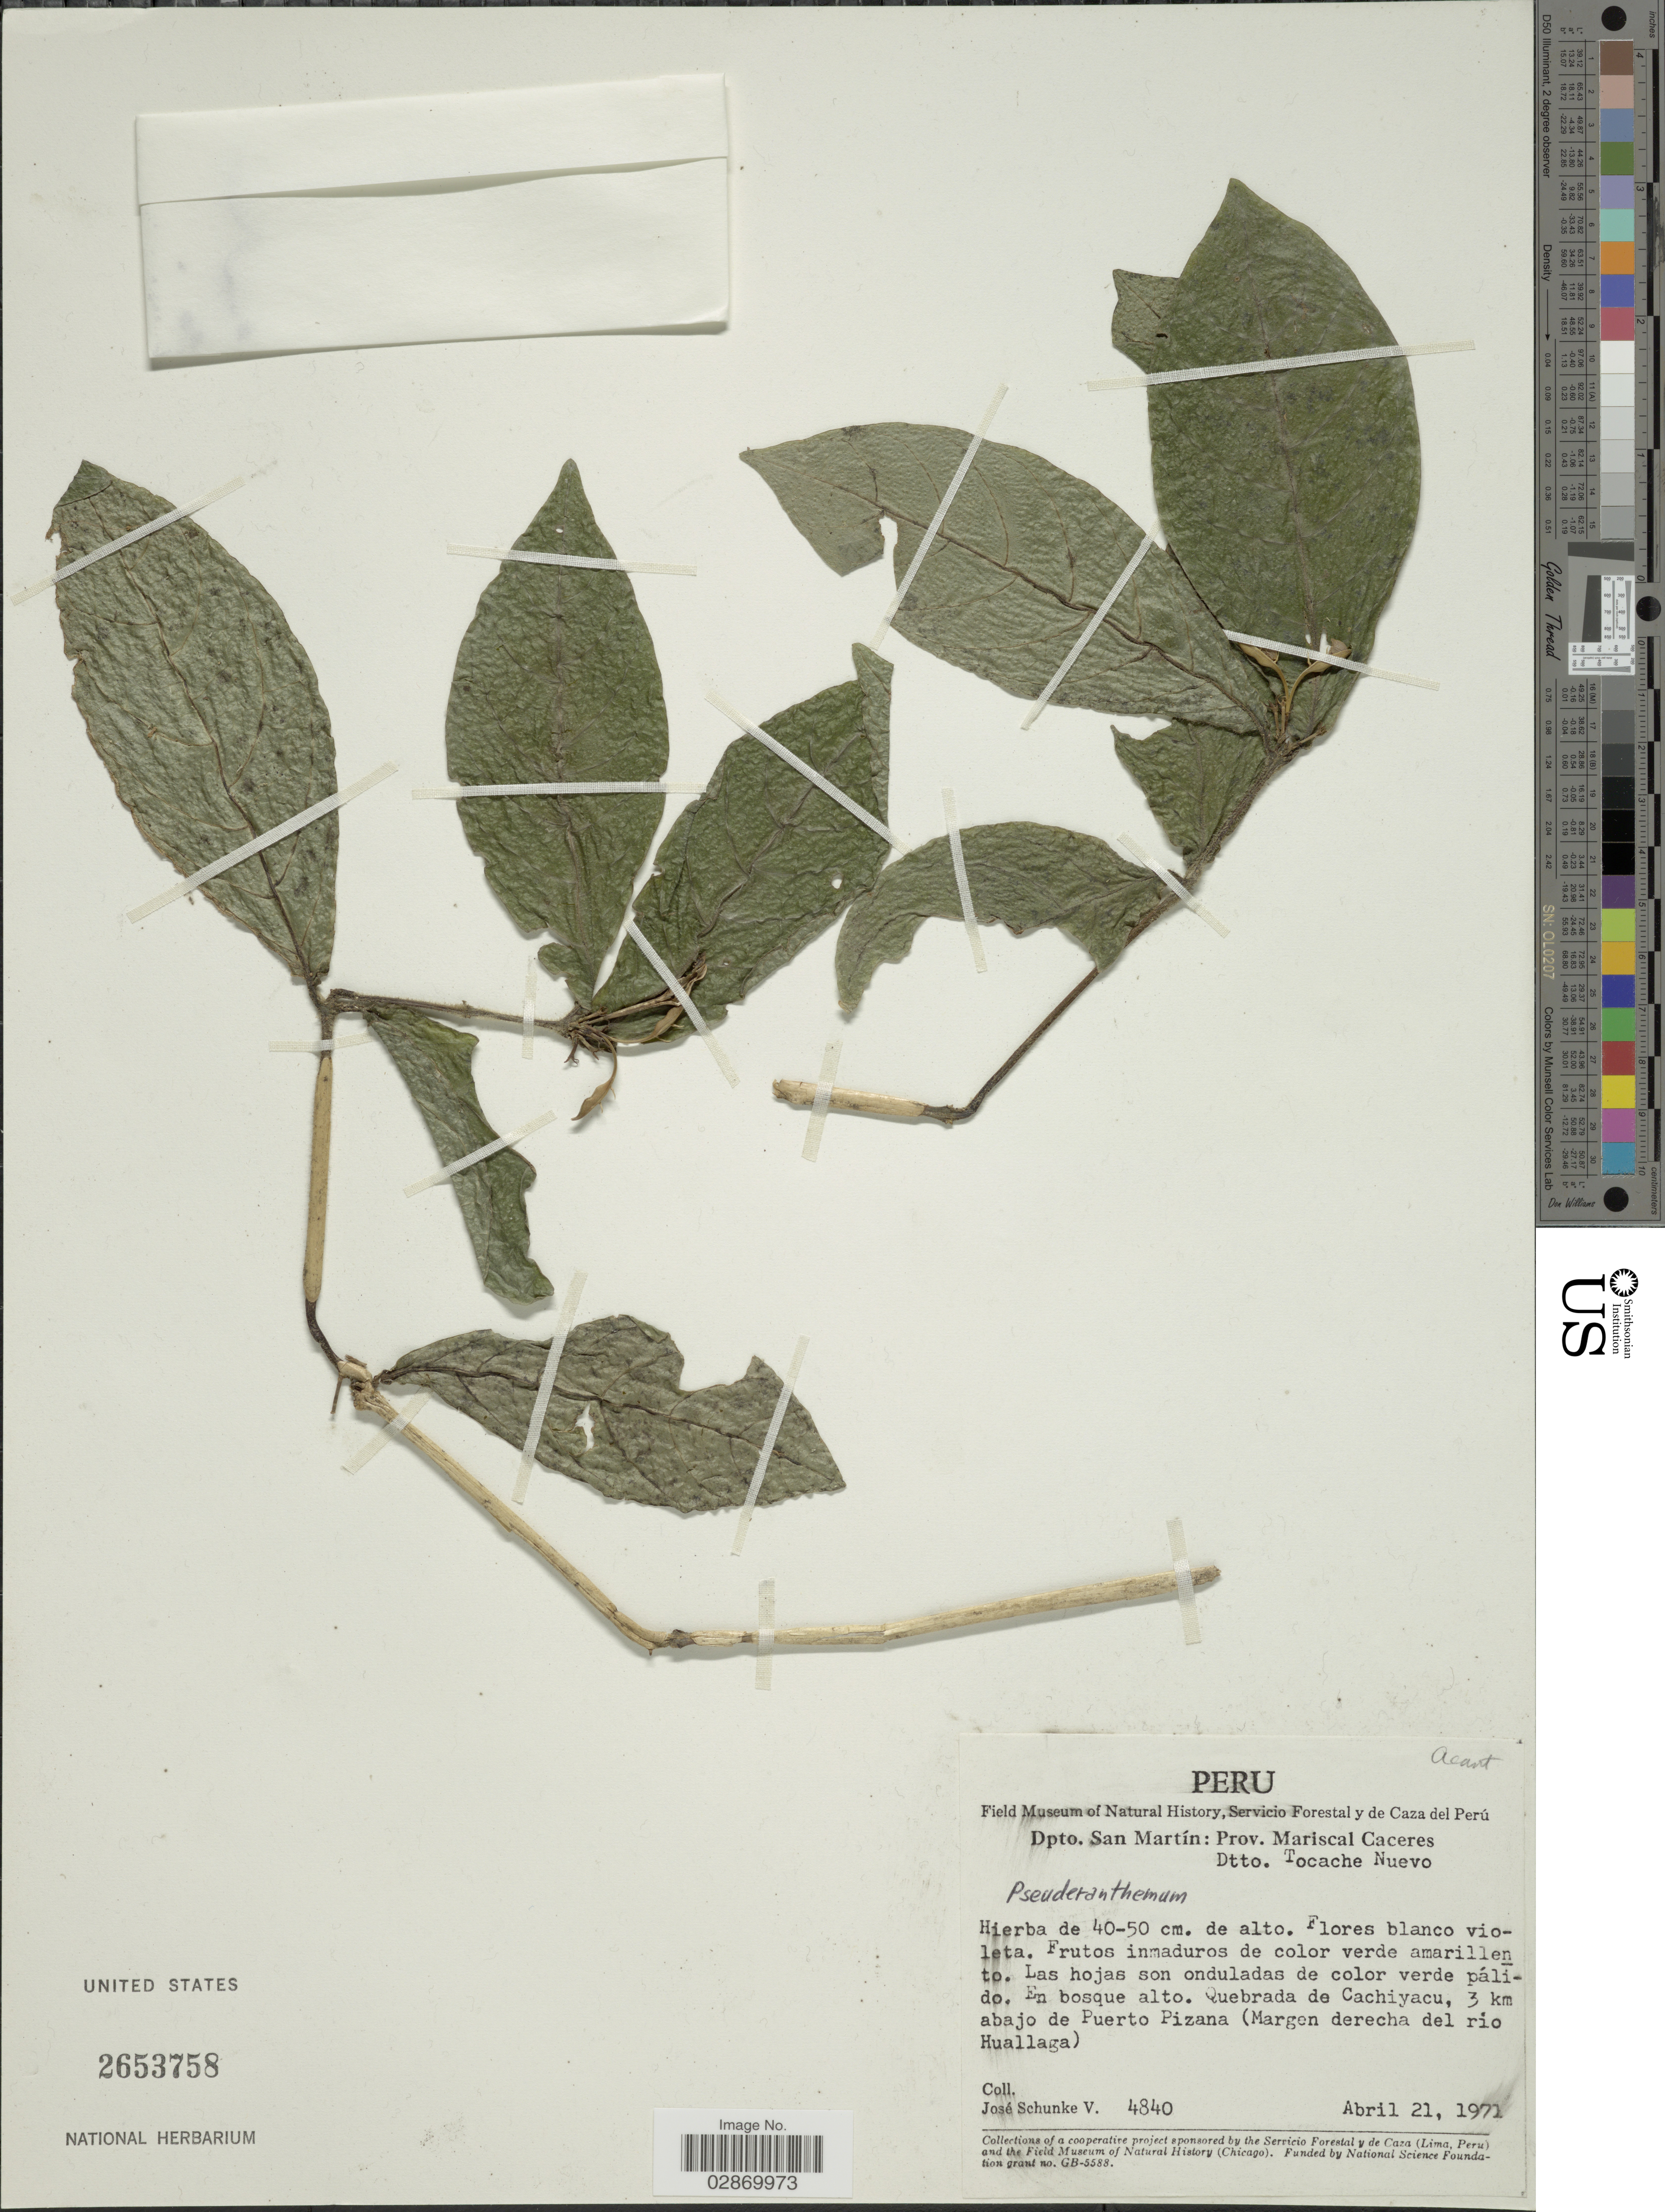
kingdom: Plantae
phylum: Tracheophyta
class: Magnoliopsida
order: Lamiales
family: Acanthaceae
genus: Pseuderanthemum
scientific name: Pseuderanthemum lanceolatum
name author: (Ruiz & Pav.) Wassh.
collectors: J. Schunke Vigo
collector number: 4840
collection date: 1971-04-21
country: Peru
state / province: San Martín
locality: Dpto. San Martín, Prov. Mariscal Caceres, Dtto. Tocache Nuevo, Quebrada de Cachiyacu, 3 km abajo de Puerto Pizana (Margen derecha del río Huallaga).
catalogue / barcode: US 2653758